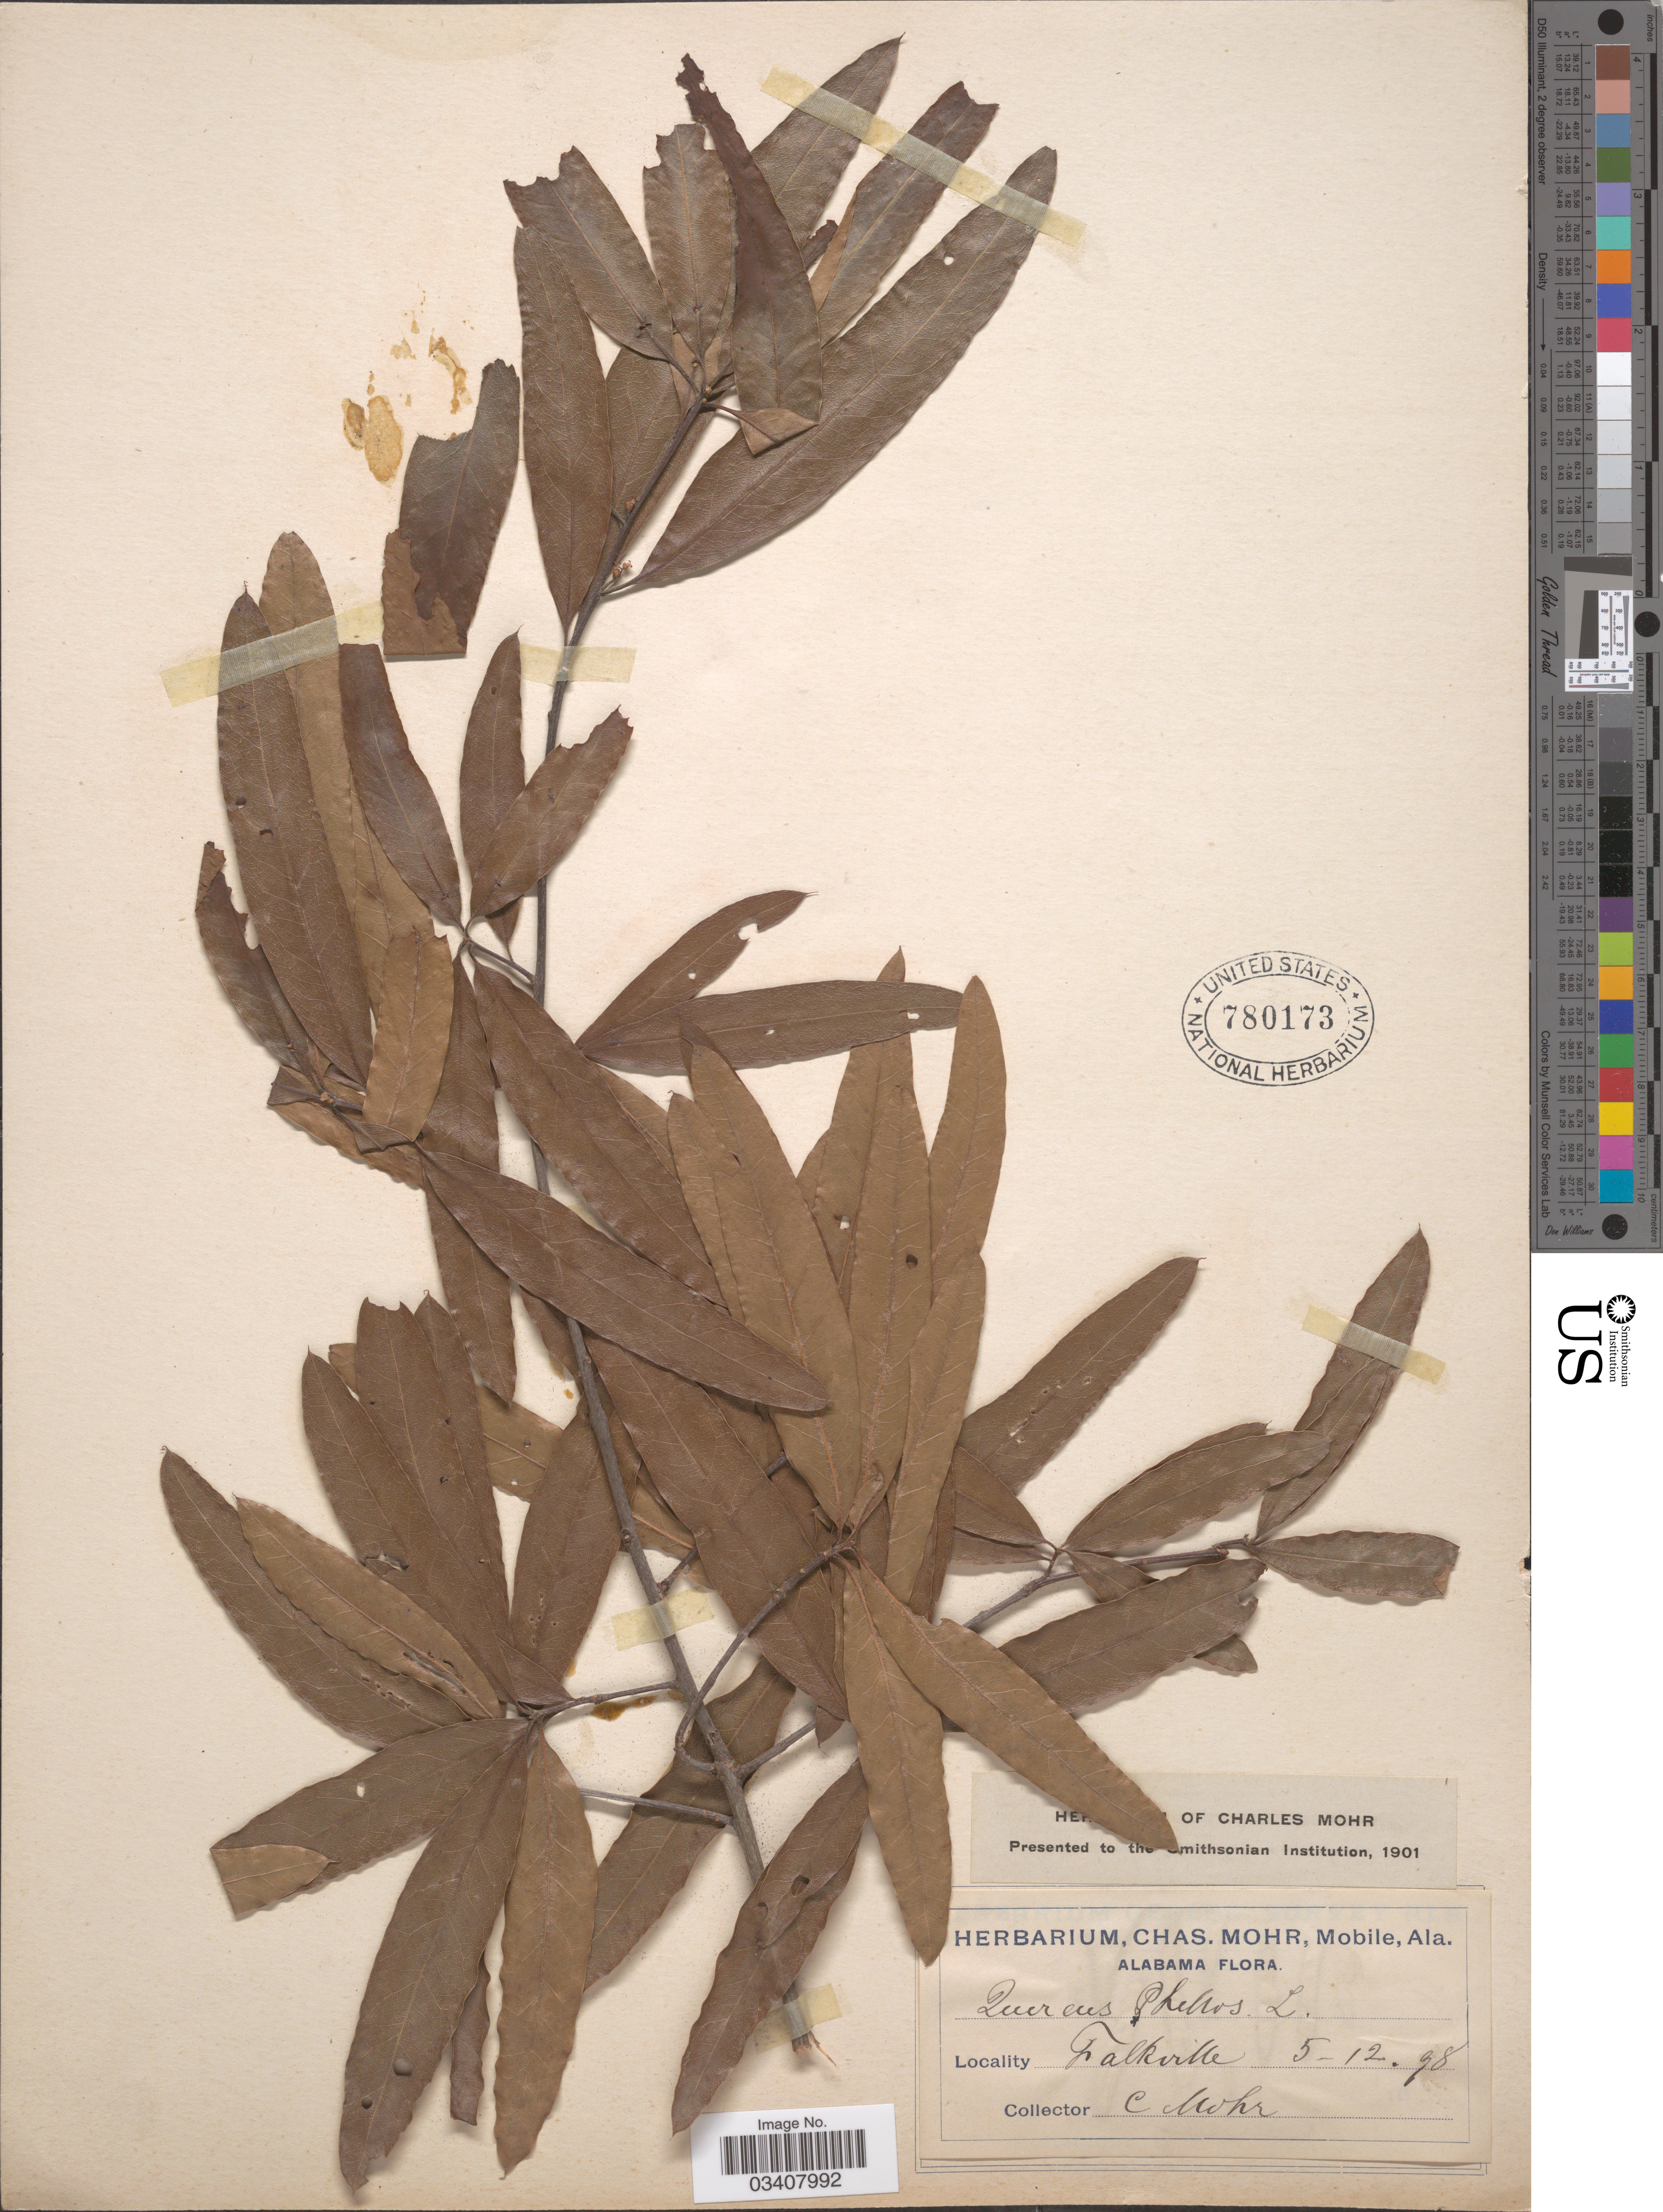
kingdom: Plantae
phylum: Tracheophyta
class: Magnoliopsida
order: Fagales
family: Fagaceae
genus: Quercus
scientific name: Quercus phellos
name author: L.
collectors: C. T. Mohr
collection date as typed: Transcribed d/m/y: 12/5/98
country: United States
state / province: Alabama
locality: Falkville.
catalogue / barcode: US 780173